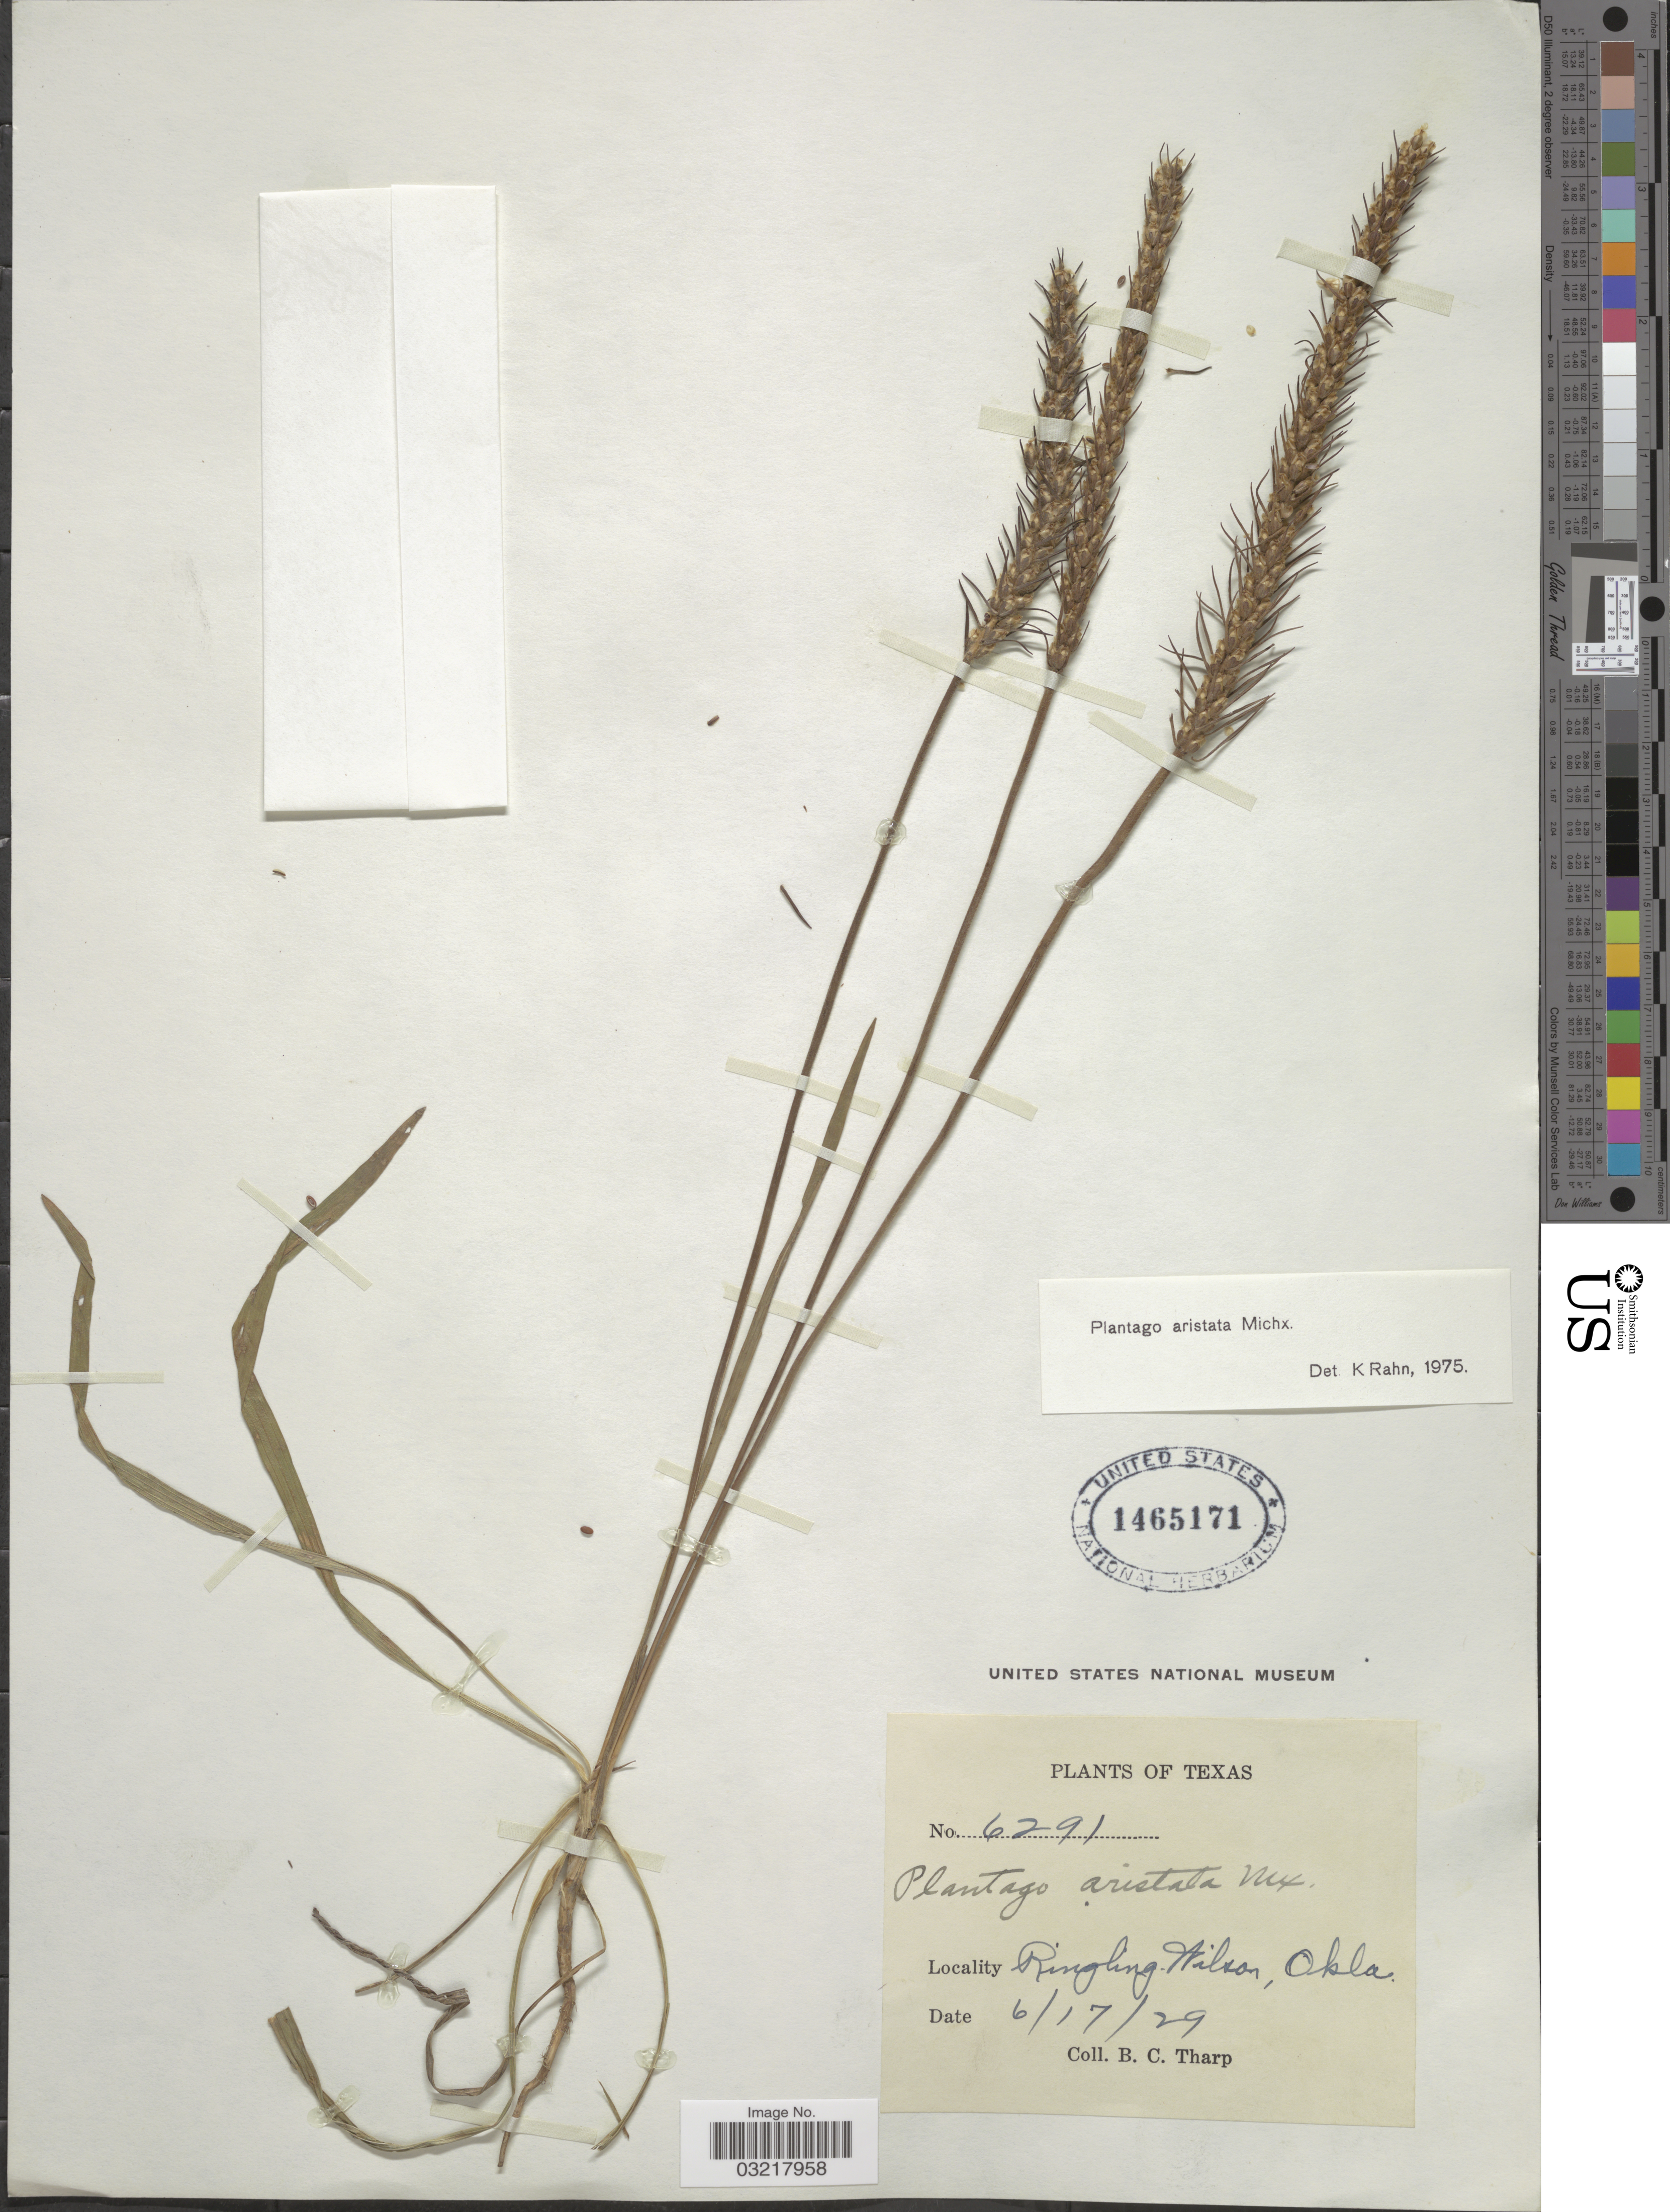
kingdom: Plantae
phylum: Tracheophyta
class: Magnoliopsida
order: Lamiales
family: Plantaginaceae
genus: Plantago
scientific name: Plantago aristata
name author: Michx.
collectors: B. C. Tharp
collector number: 6291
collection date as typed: Transcribed d/m/y: 17/6/29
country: United States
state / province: Oklahoma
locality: Ringling-Wilson, Okla.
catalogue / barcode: US 1465171